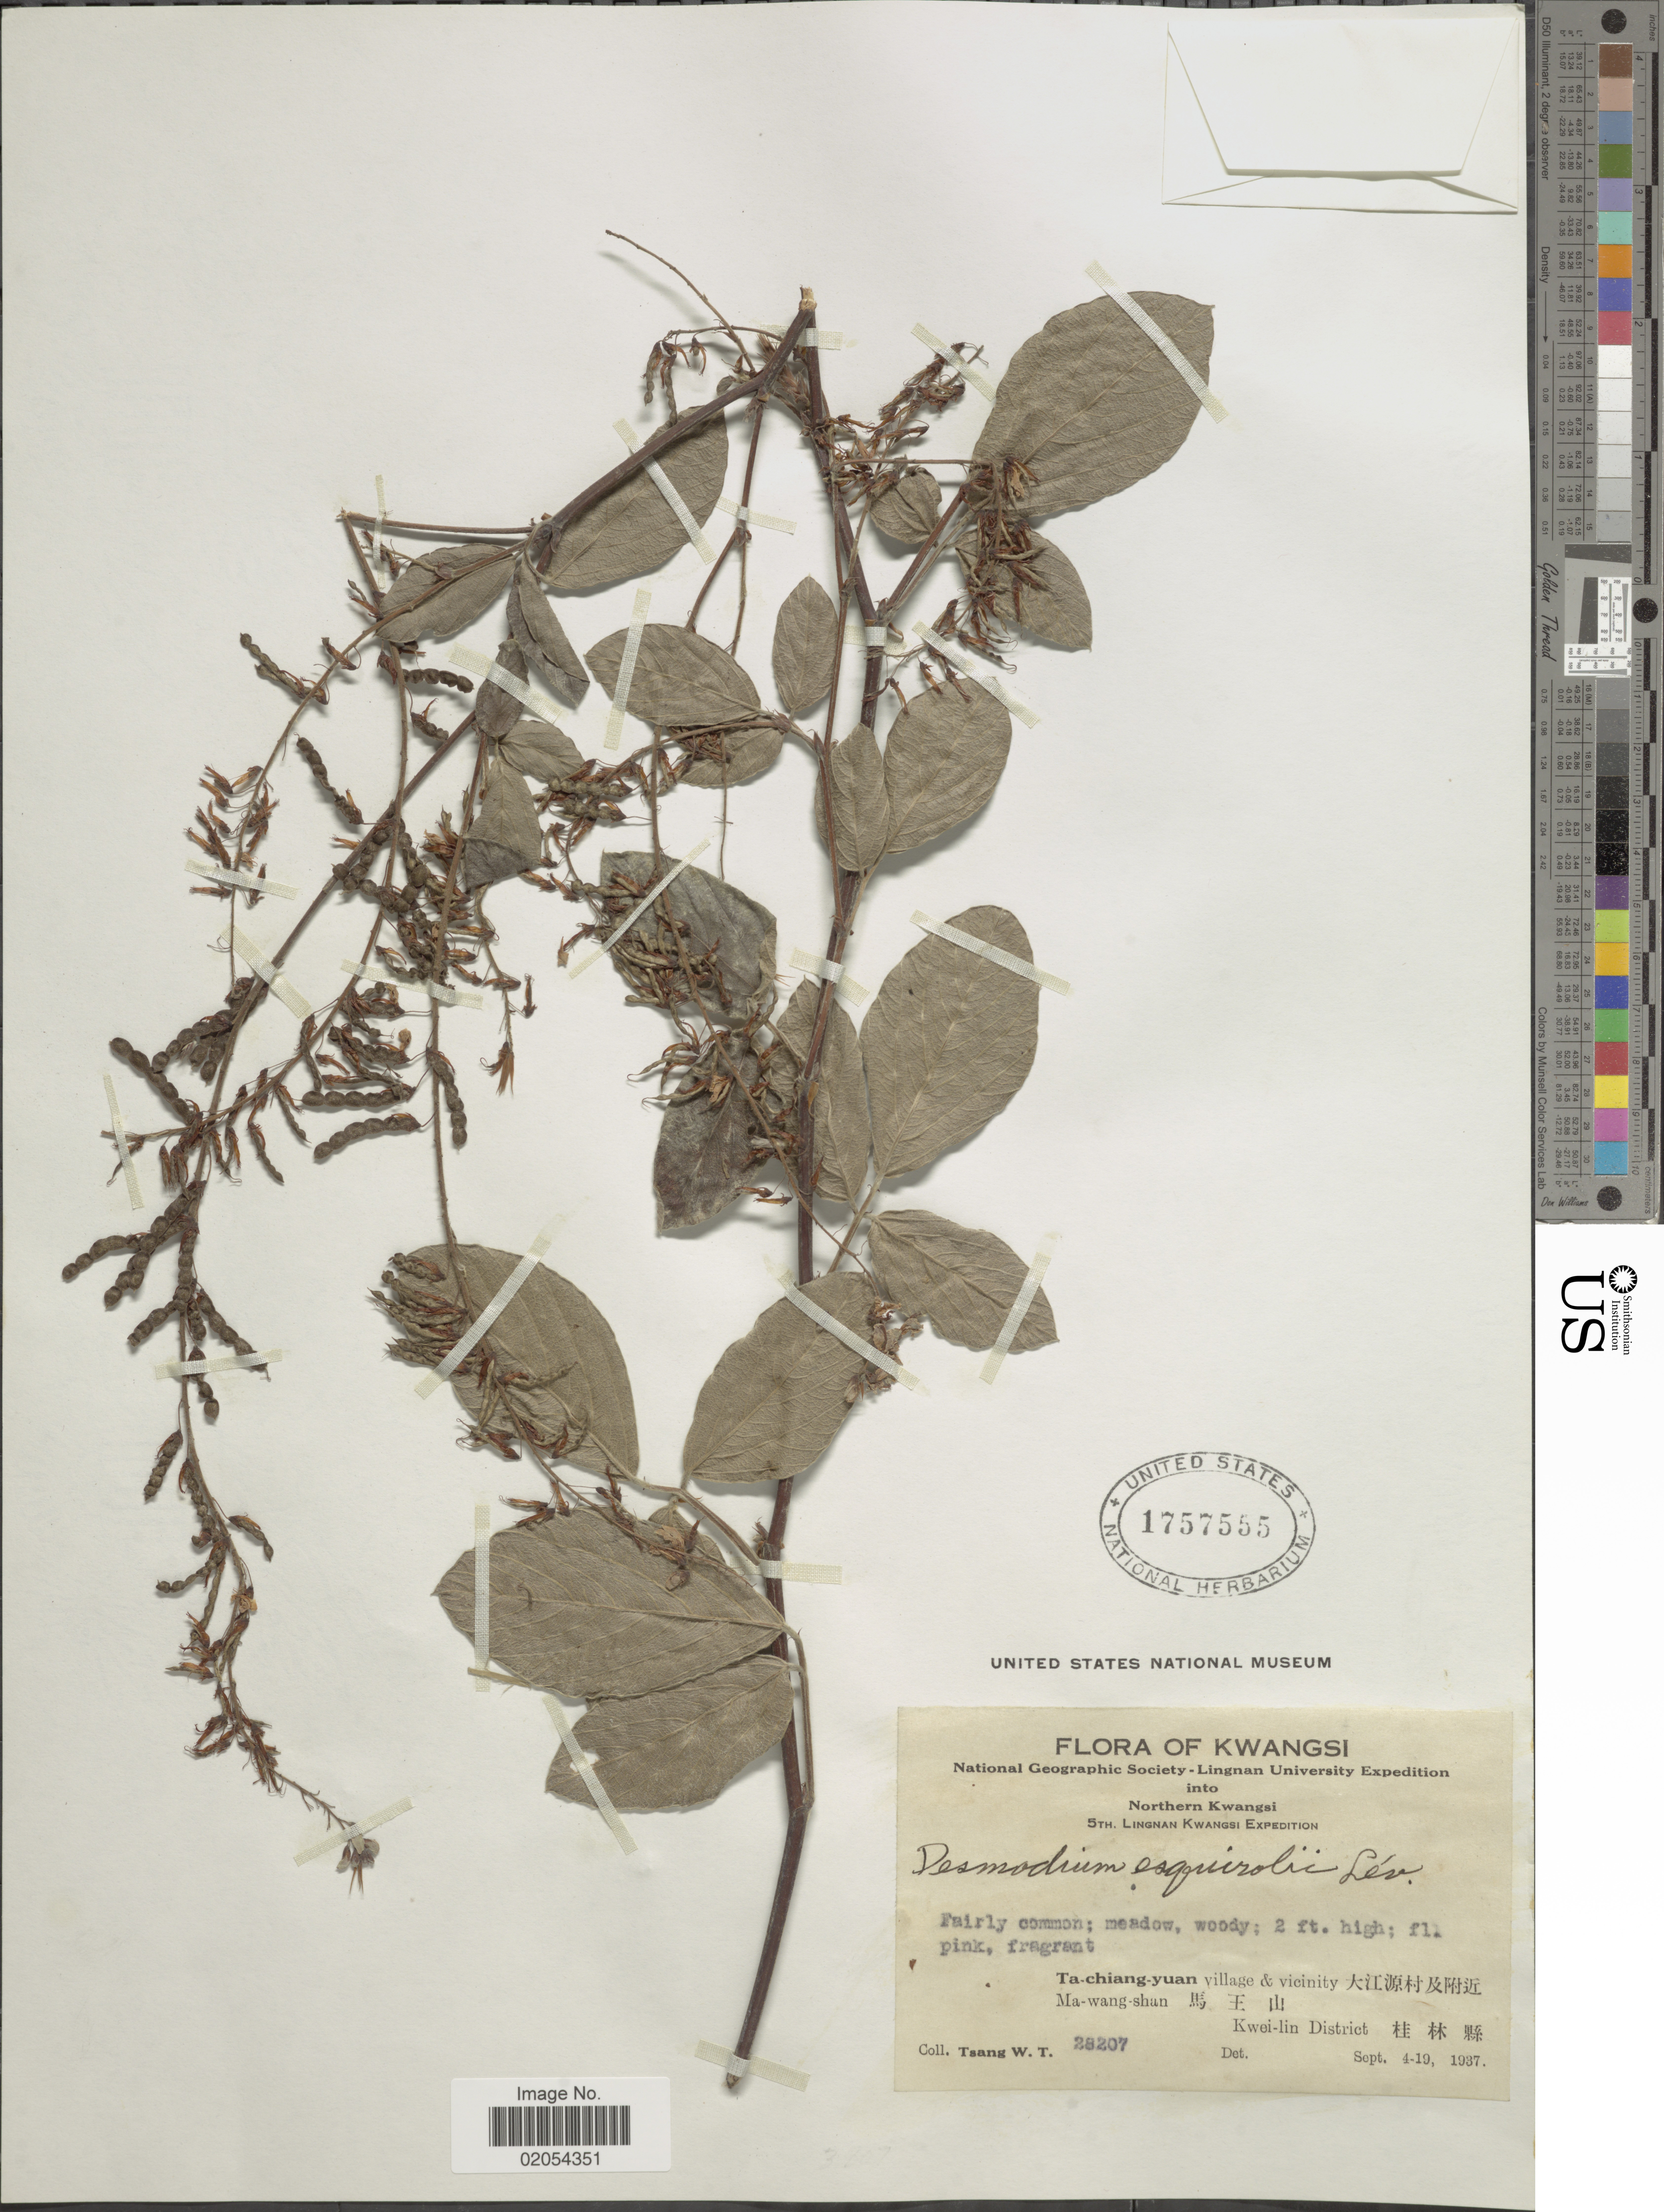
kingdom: Plantae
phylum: Tracheophyta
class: Magnoliopsida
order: Fabales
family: Fabaceae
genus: Ototropis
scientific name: Ototropis multiflora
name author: (DC.) H. Ohashi & K. Ohashi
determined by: Strong, Mark T., (BOT), Smithsonian Institution - National Museum of Natural History (UNITED STATES)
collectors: W. T. Tsang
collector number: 28207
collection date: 1937-09-04/1937-09-19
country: China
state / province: Guangxi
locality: Kwangsi, Northern Kwangsi, Ta-chiang-yuan village & vicinity, Ma-wang-shan. Kwei-lin District.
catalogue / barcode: US 1757555